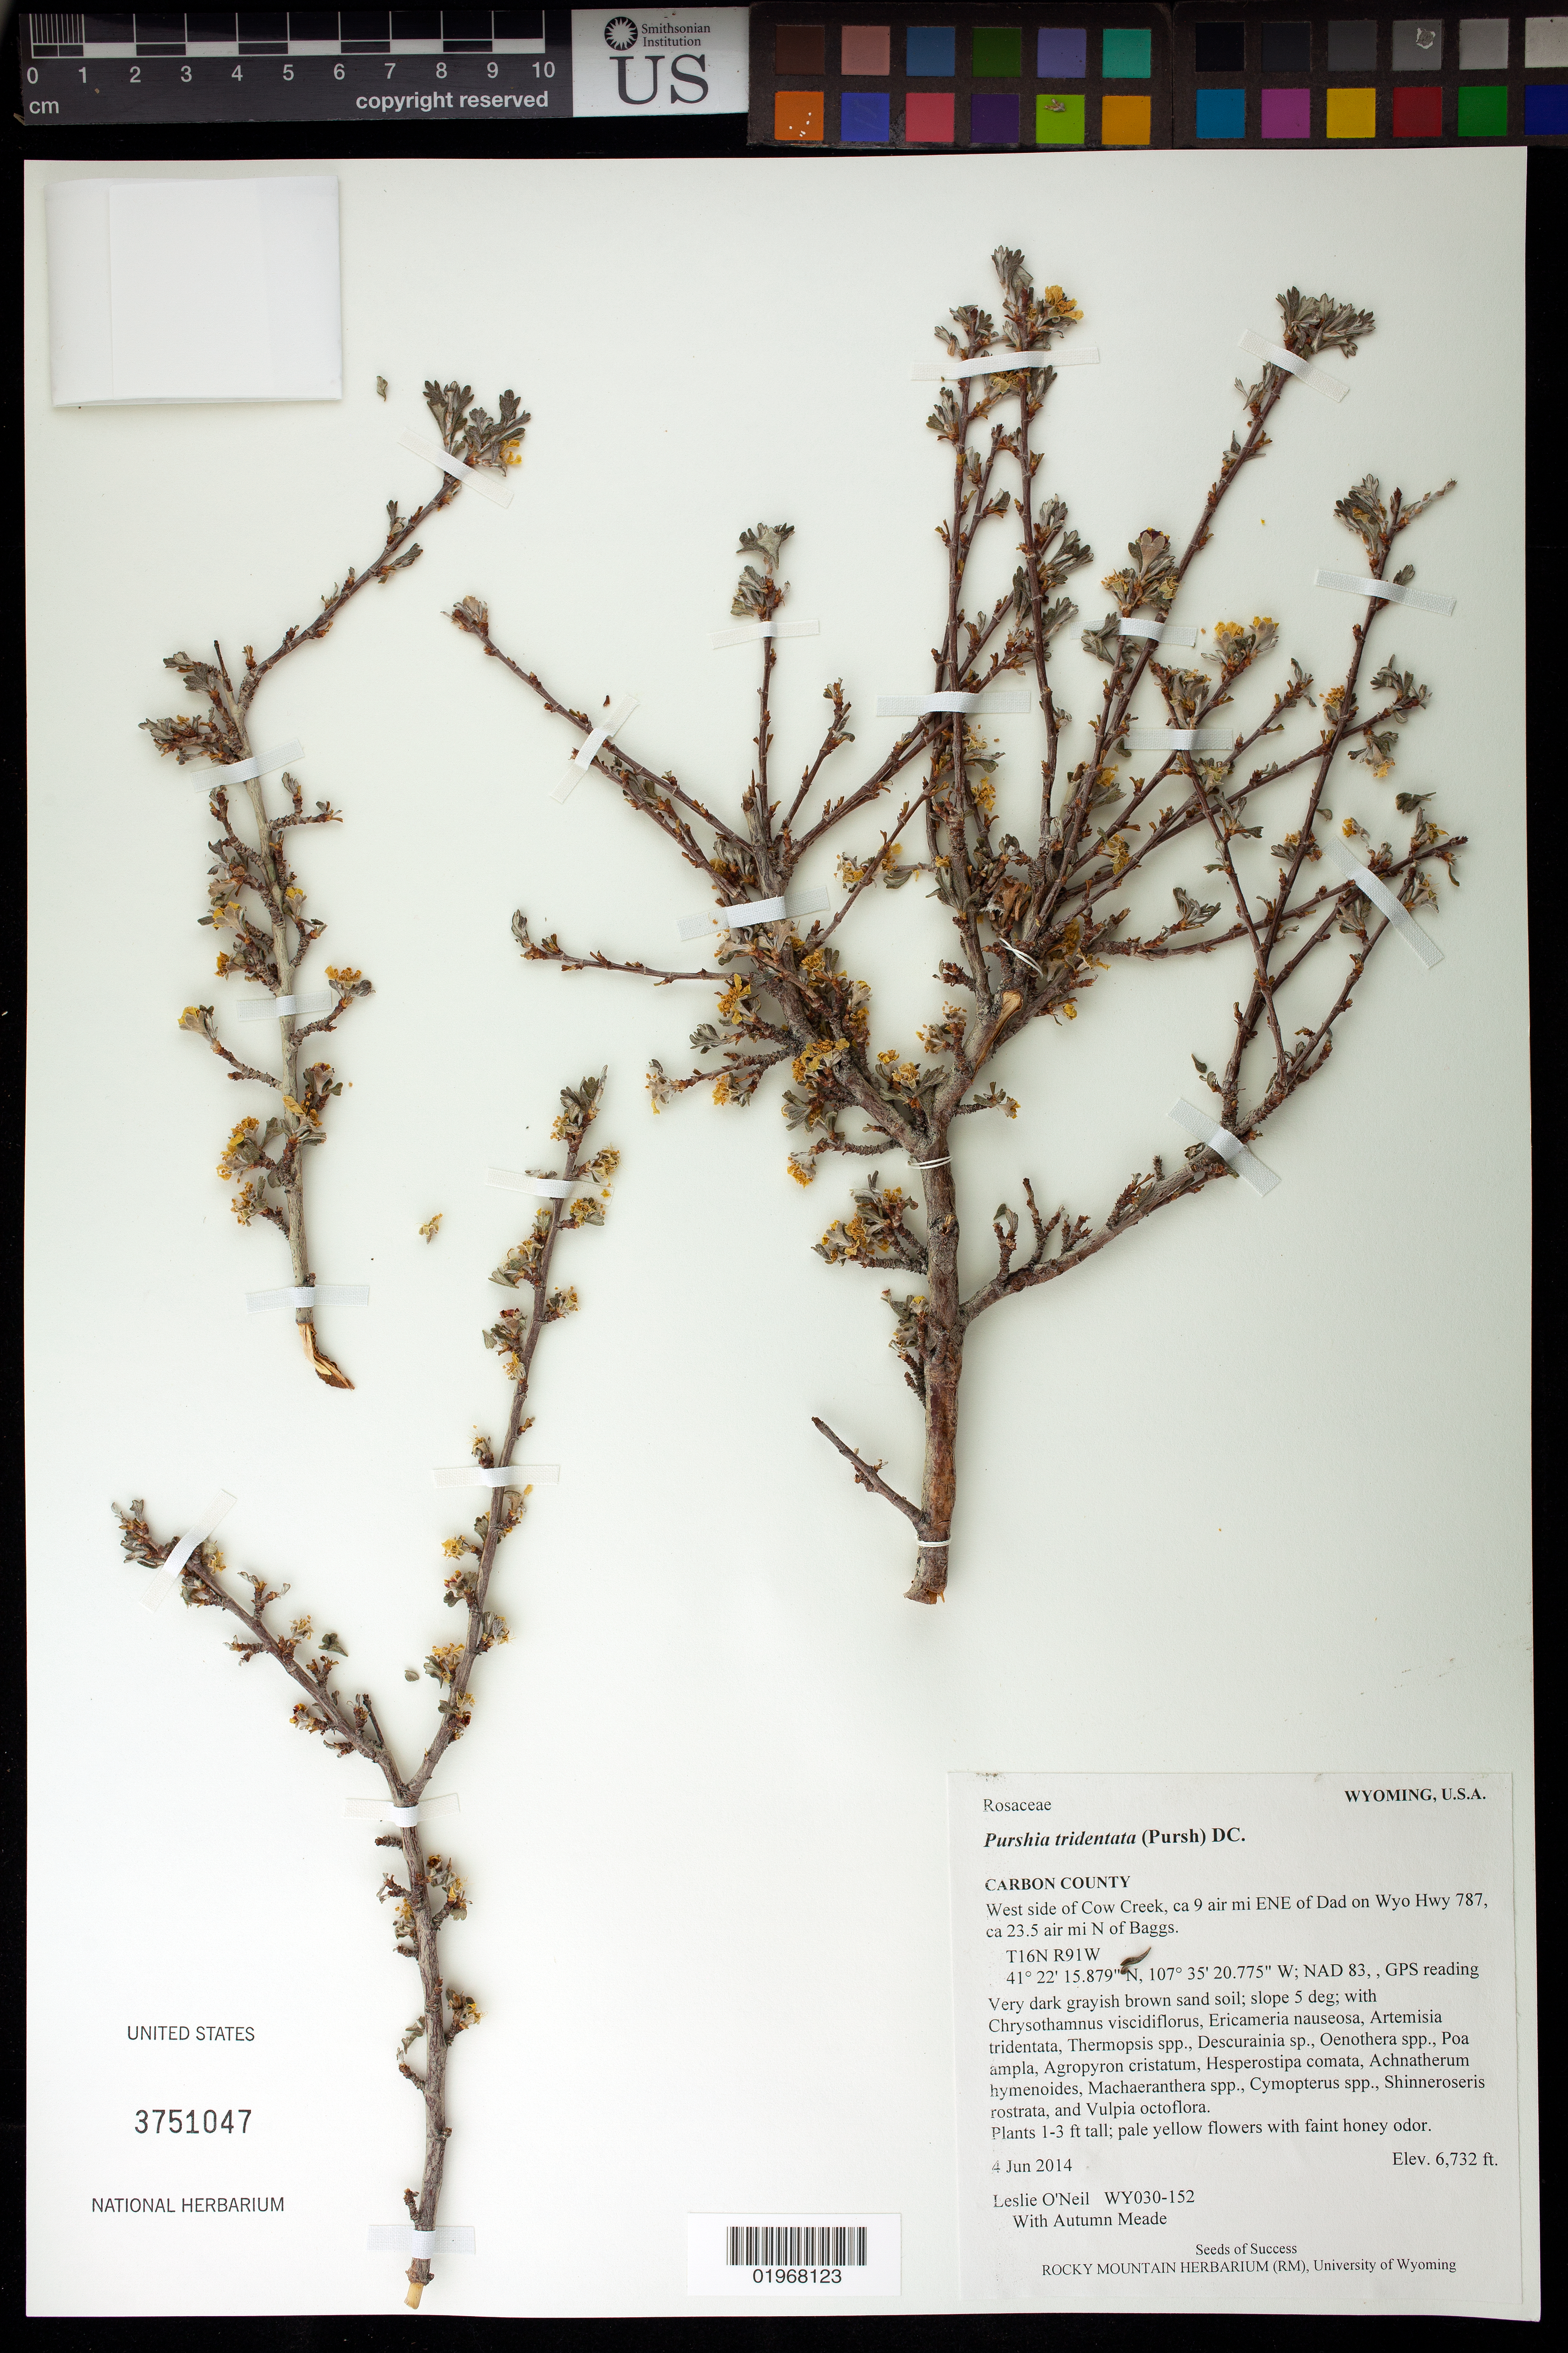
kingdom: Plantae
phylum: Tracheophyta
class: Magnoliopsida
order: Rosales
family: Rosaceae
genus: Purshia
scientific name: Purshia tridentata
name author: (Pursh) DC.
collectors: L. O'Neil & A. Meade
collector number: WY030-152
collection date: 2014-06-04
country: United States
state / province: Wyoming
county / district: Carbon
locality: West side of Cow Creek, ca 9 air mi. ENE of Dad on Wyo Hwy 787, ca 23.5 air mi. N of Baggs.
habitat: Very dark grayish brown sand soil. With Poa ampa, Artemisia tridentata, Vulpia octoflora, ect.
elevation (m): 2052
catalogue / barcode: US 3751047